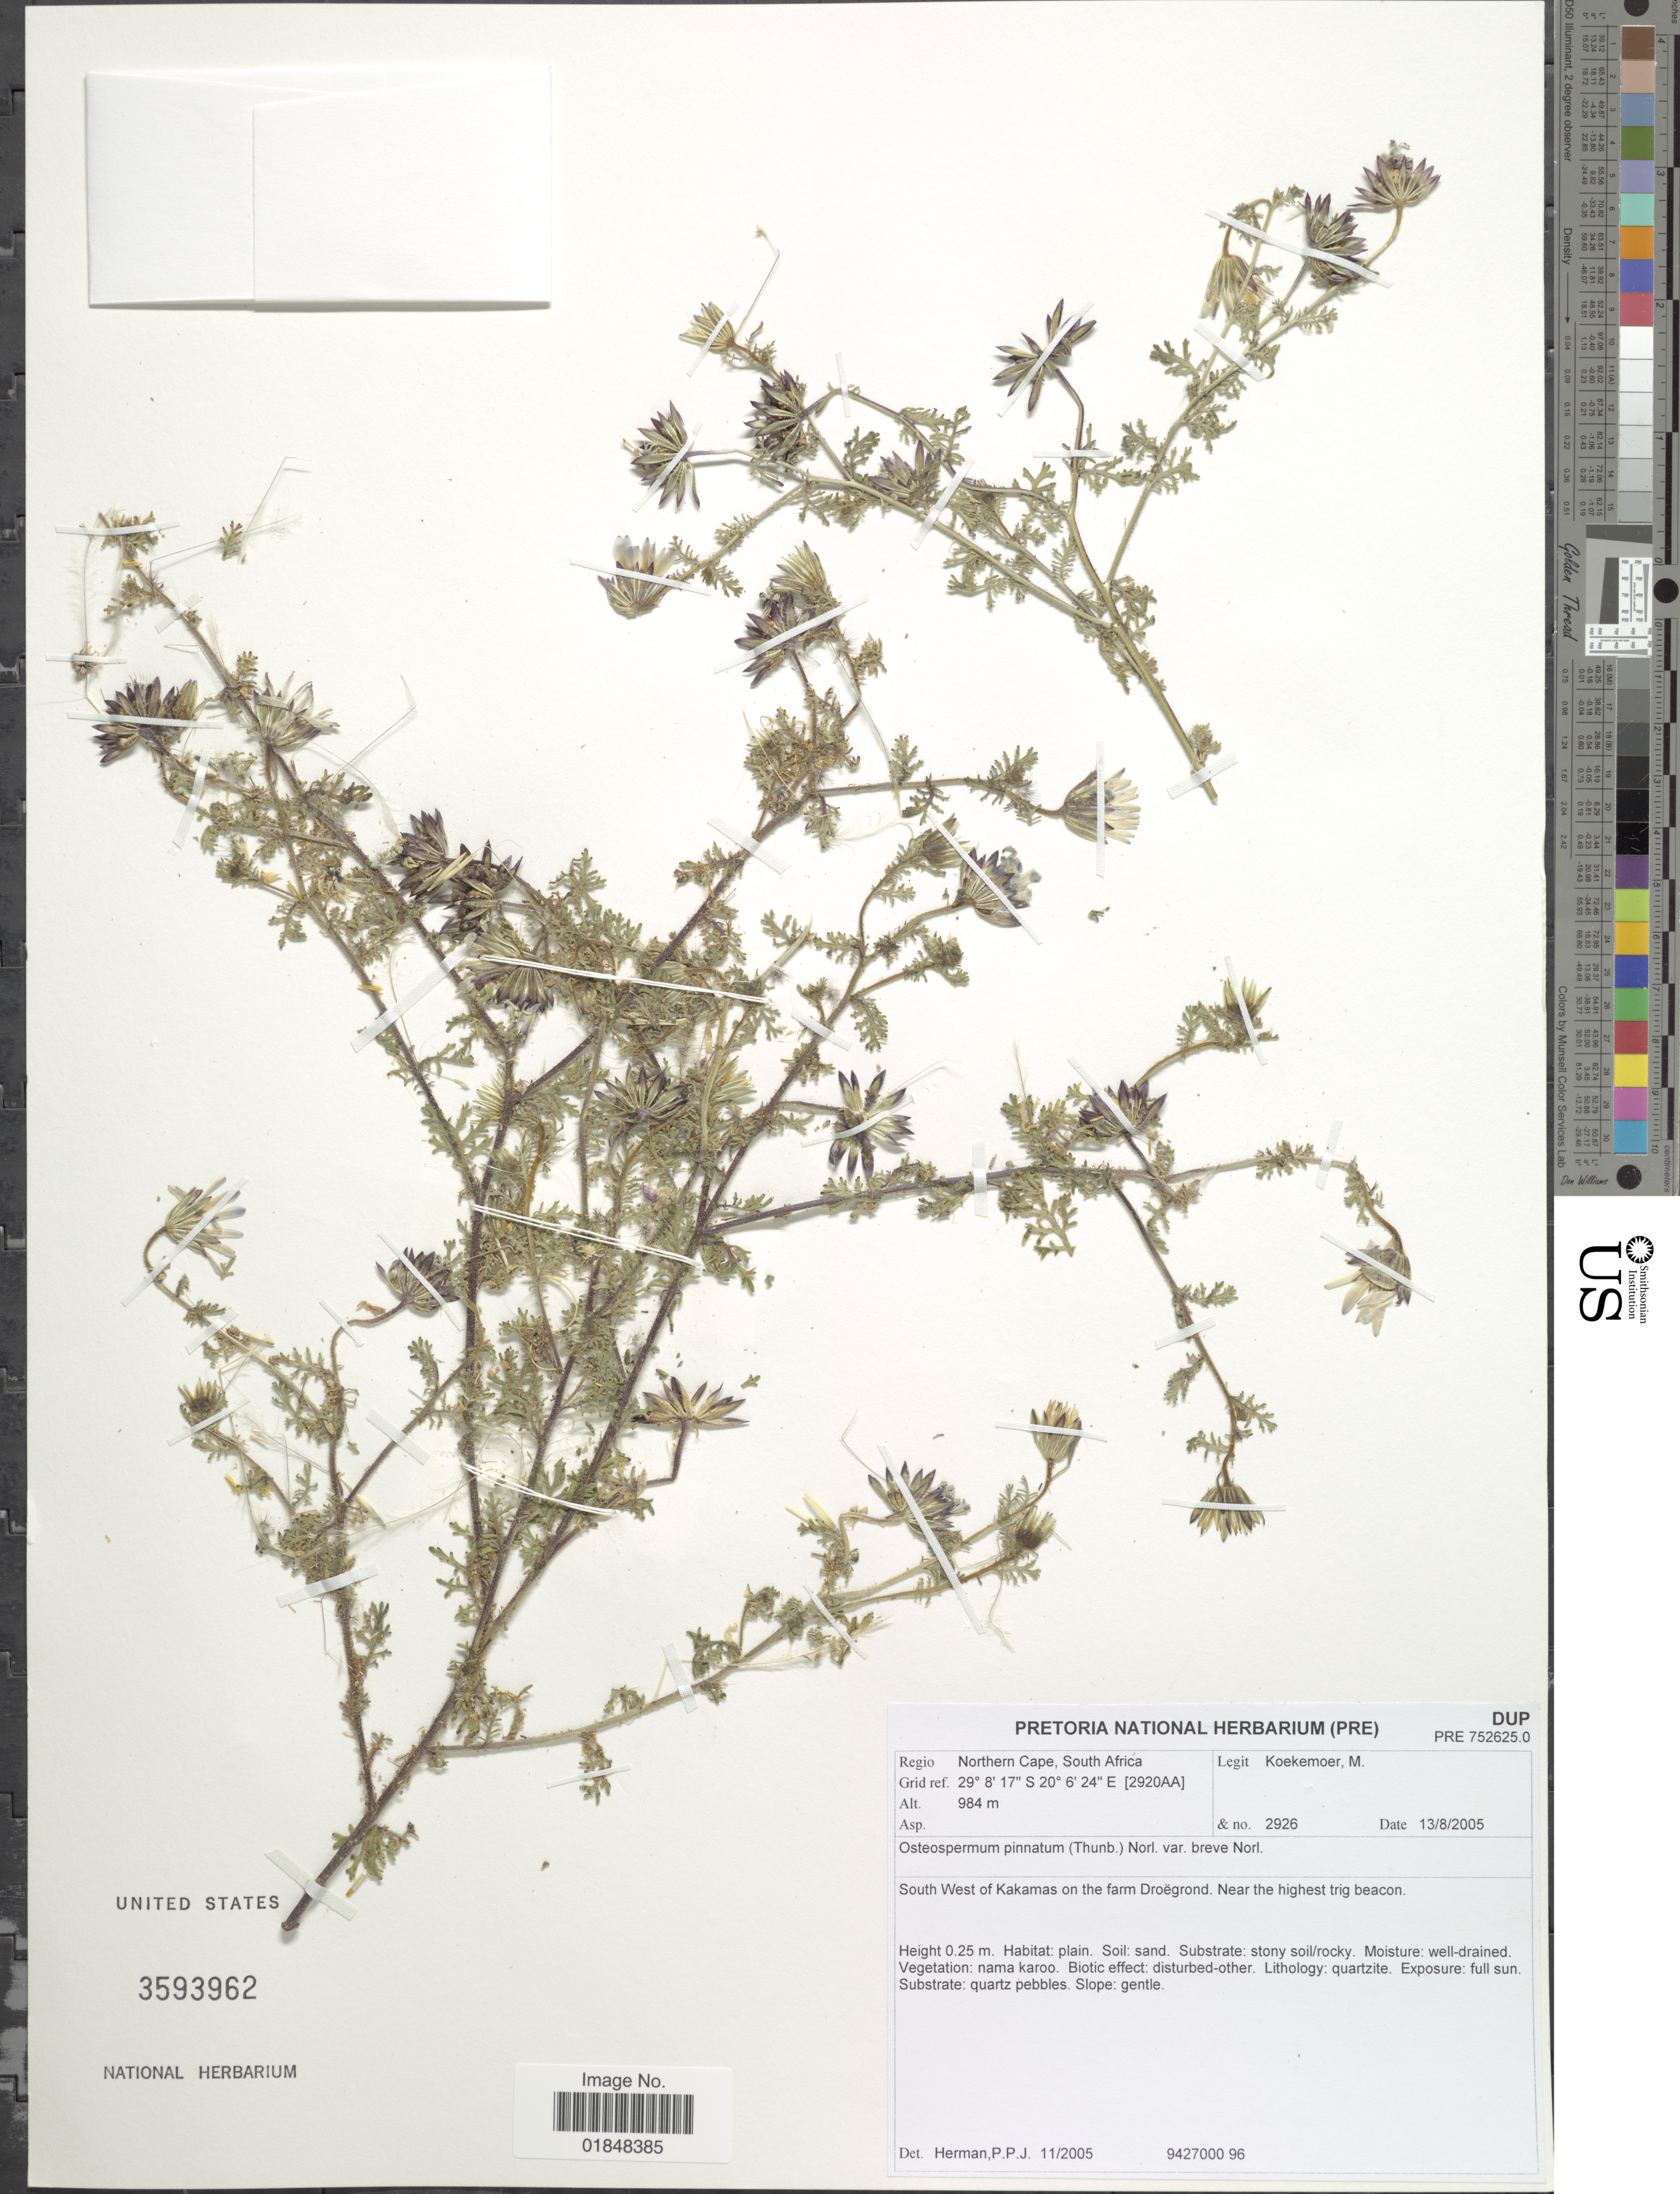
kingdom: Plantae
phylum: Tracheophyta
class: Magnoliopsida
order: Asterales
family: Asteraceae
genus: Osteospermum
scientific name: Osteospermum pinnatum var. pinnatum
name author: (Thunb.) Norl.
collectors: M. Koekemoer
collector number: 2926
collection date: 2005-08-13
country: South Africa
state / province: Northern Cape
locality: South west of Kakamas on the farm Droëgrond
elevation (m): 984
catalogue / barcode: US 3593962